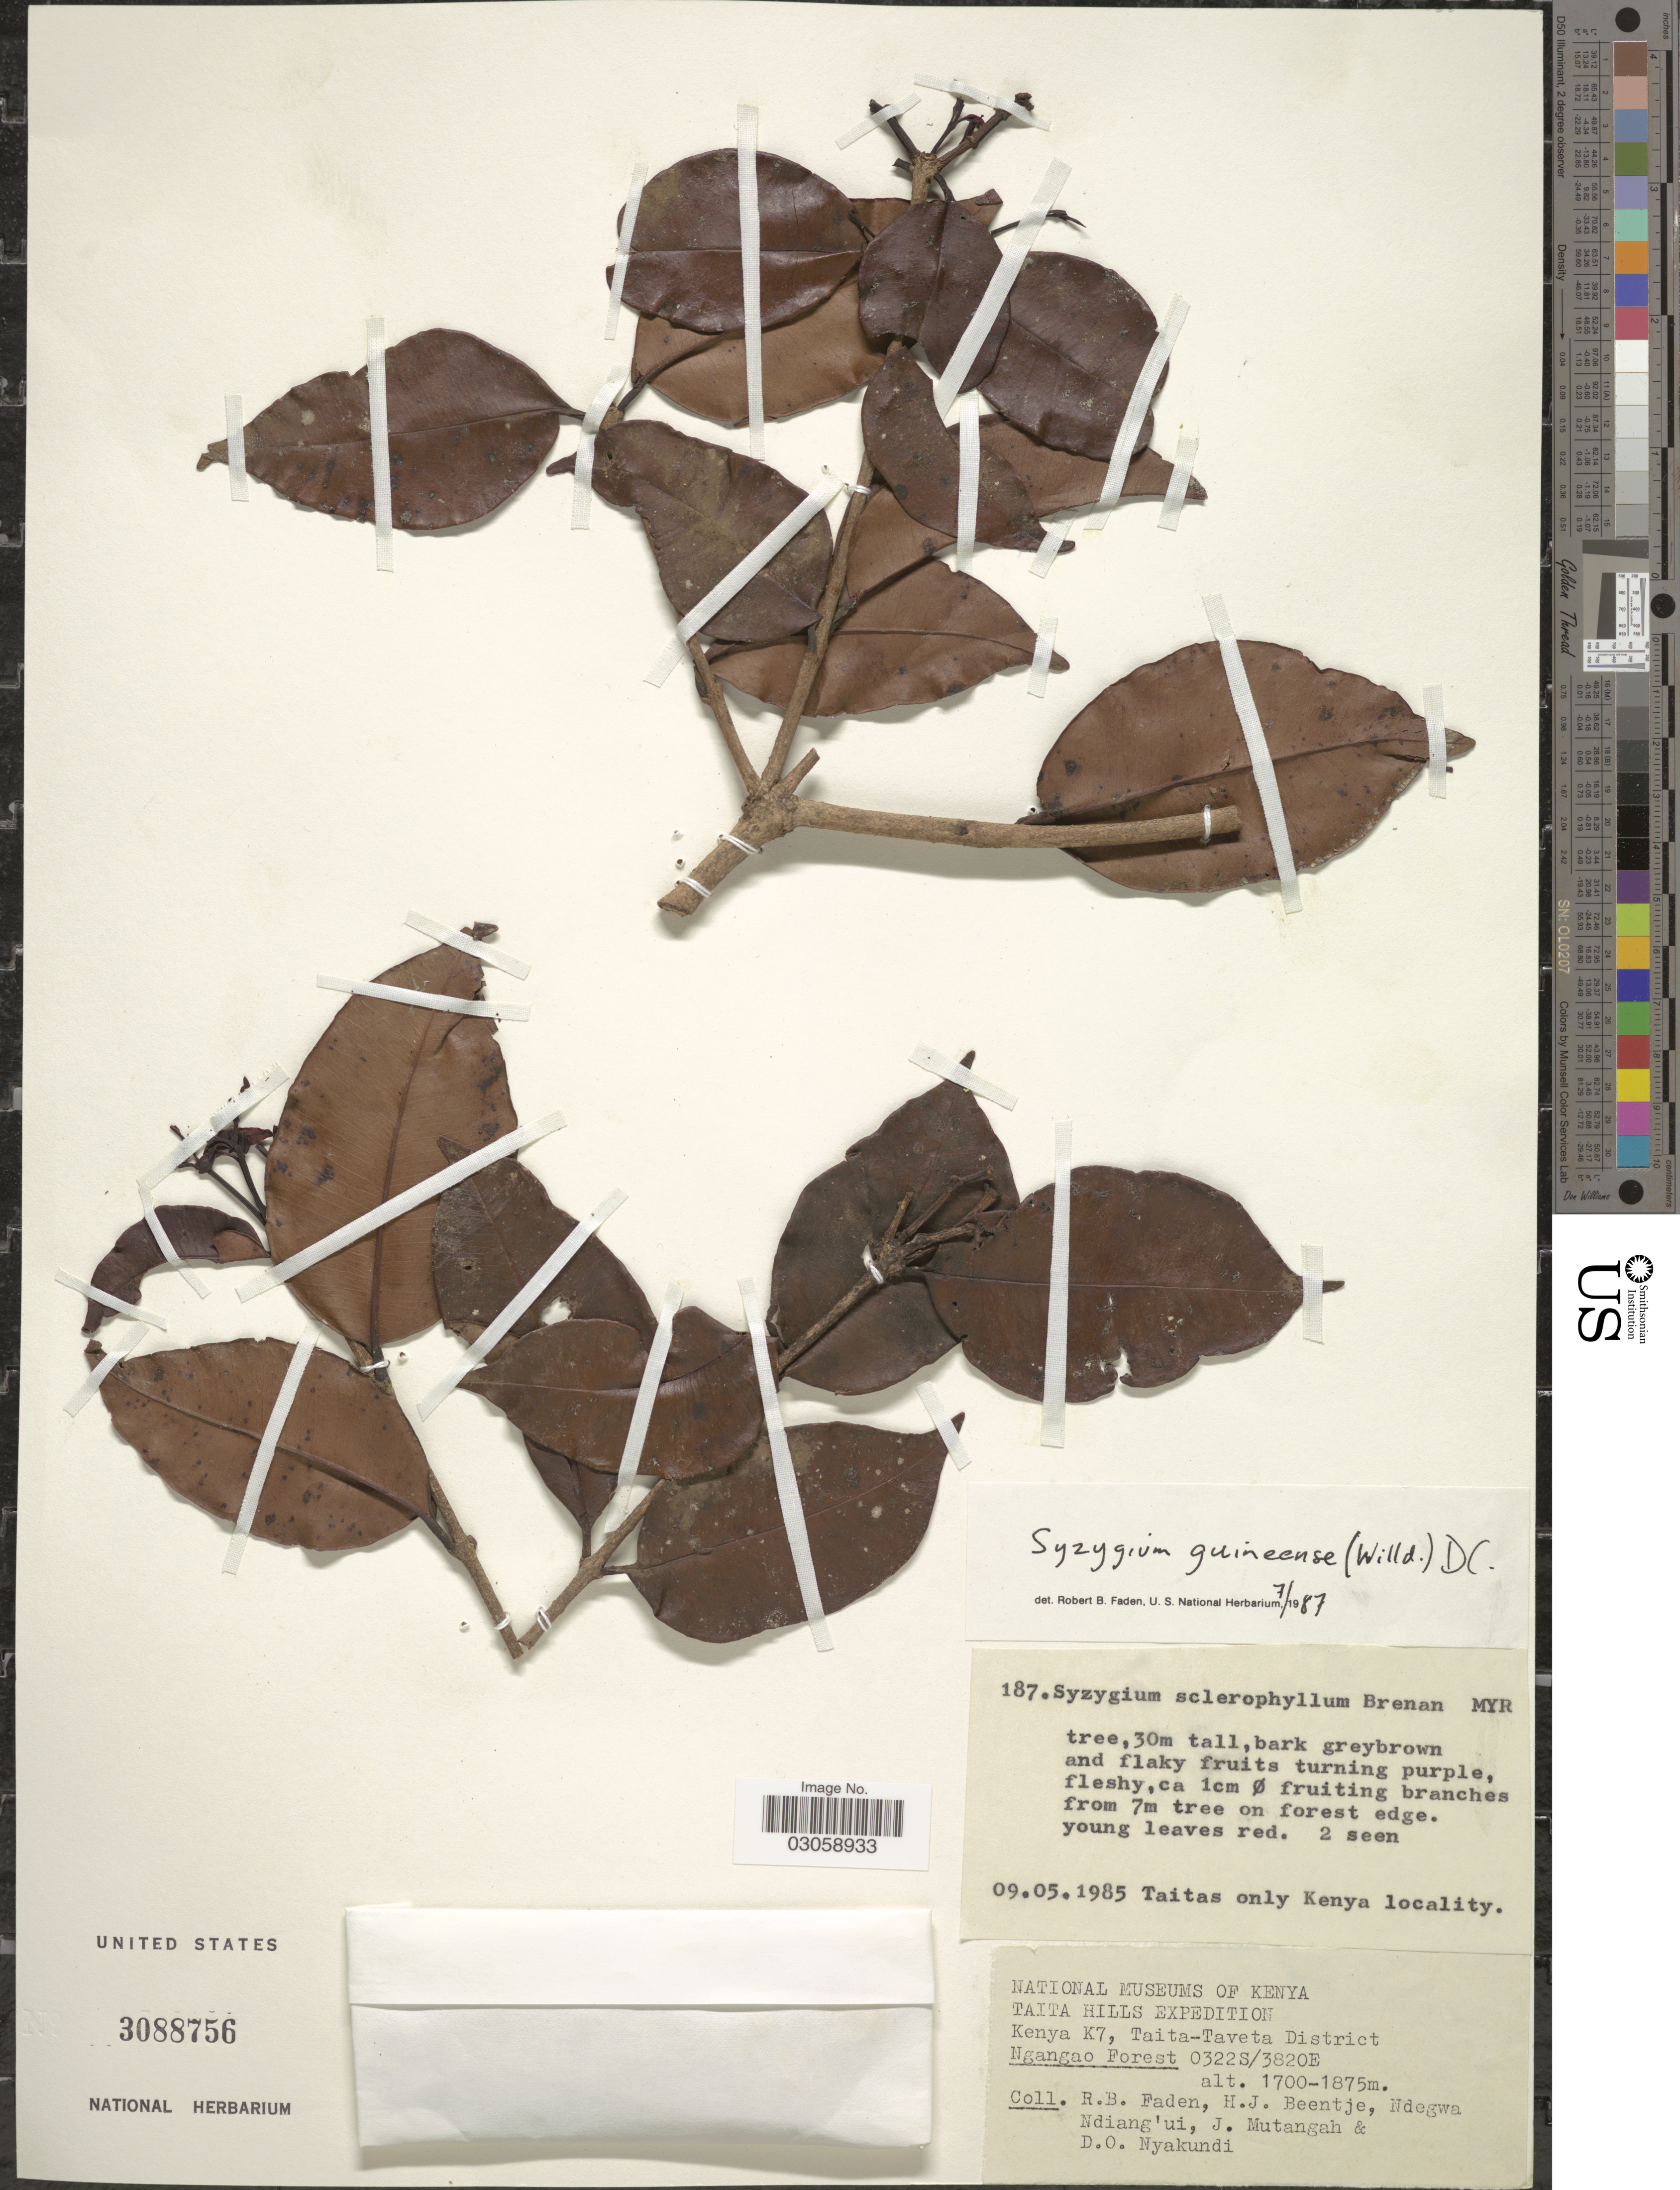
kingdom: Plantae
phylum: Tracheophyta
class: Magnoliopsida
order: Myrtales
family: Myrtaceae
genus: Syzygium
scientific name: Syzygium guineense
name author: (Willd.) DC.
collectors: R. B. Faden, H. J. Beentje, Ndegwa Ndiang'ui, J. Mutangah & D. Nyakundi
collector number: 187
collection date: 1985-05-09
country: Kenya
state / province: Taita Taveta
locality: Taita Hills, Kenya K7, Taita-Taveta District, Ngangao Forest.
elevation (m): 1700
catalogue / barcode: US 3088756